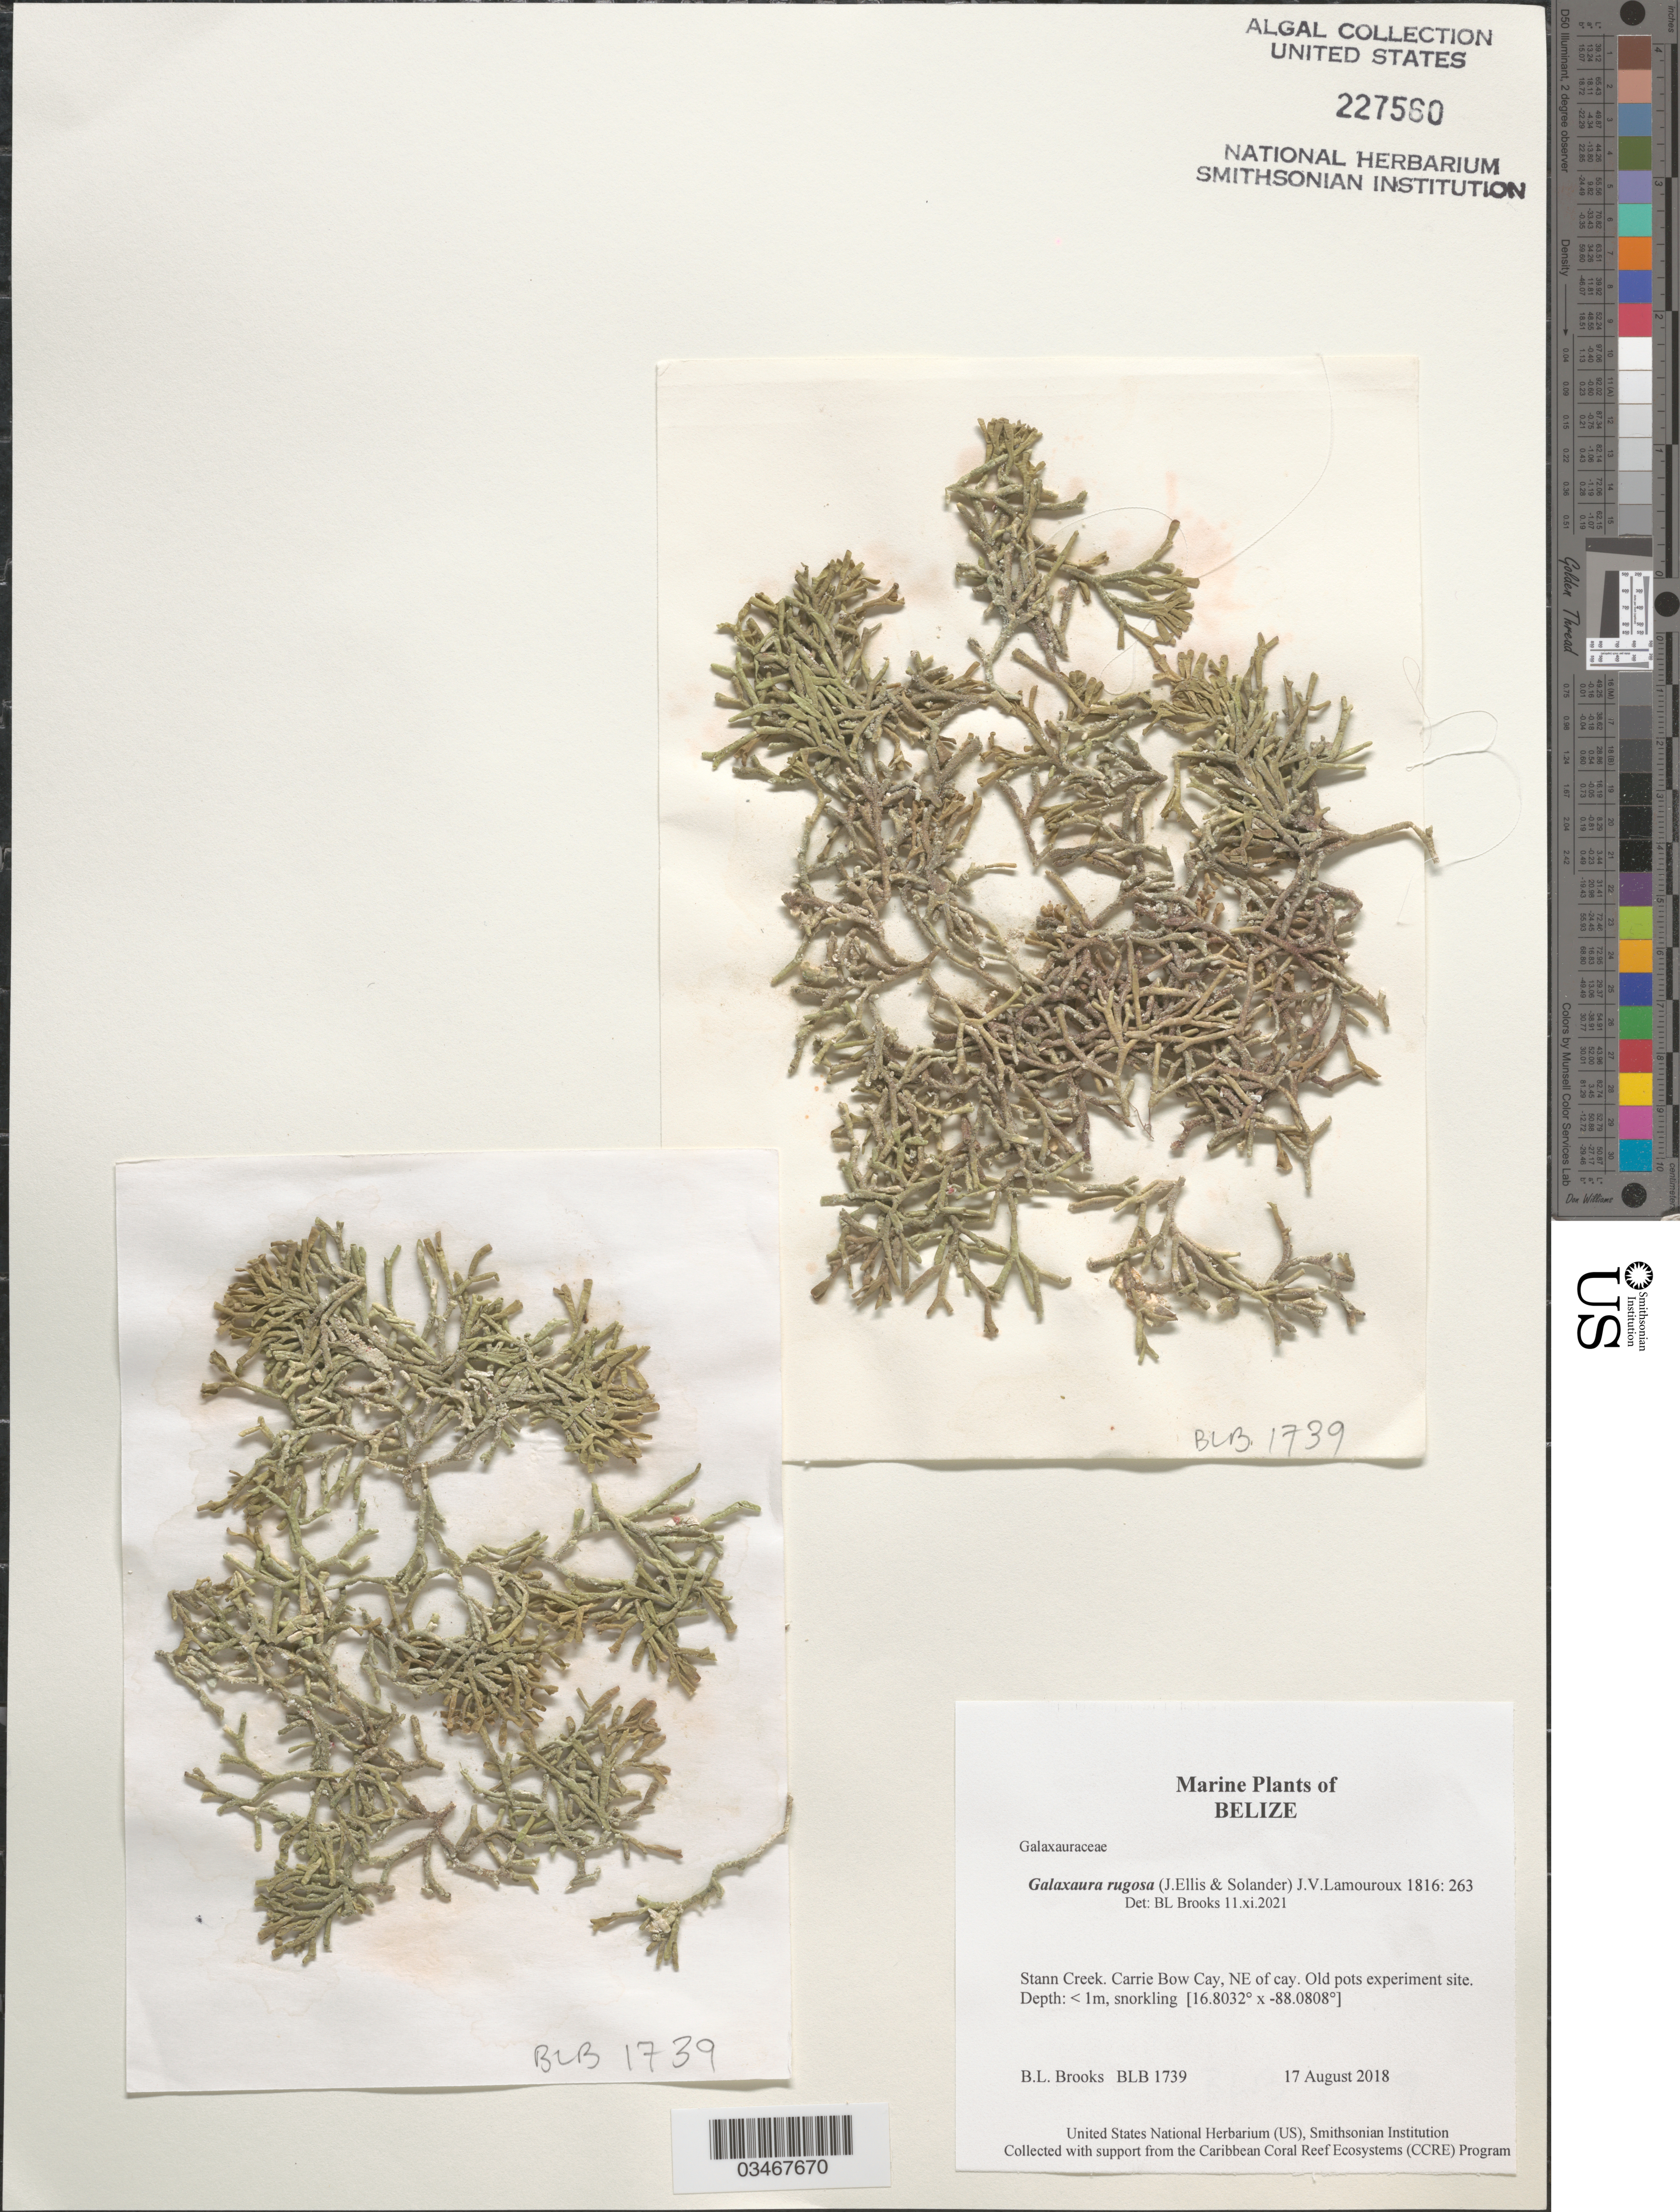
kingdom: Plantae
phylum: Rhodophyta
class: Florideophyceae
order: Nemaliales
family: Galaxauraceae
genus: Galaxaura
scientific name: Galaxaura rugosa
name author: (Ellis & Sol.) J.V.Lamouroux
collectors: B. Brooks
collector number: BLB 1739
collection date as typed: Transcribed d/m/y: 17/8/2018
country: Belize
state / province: Stann Creek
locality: Carrie Bow Cay, NE of cay. Old pots experiment site.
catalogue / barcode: US 227560